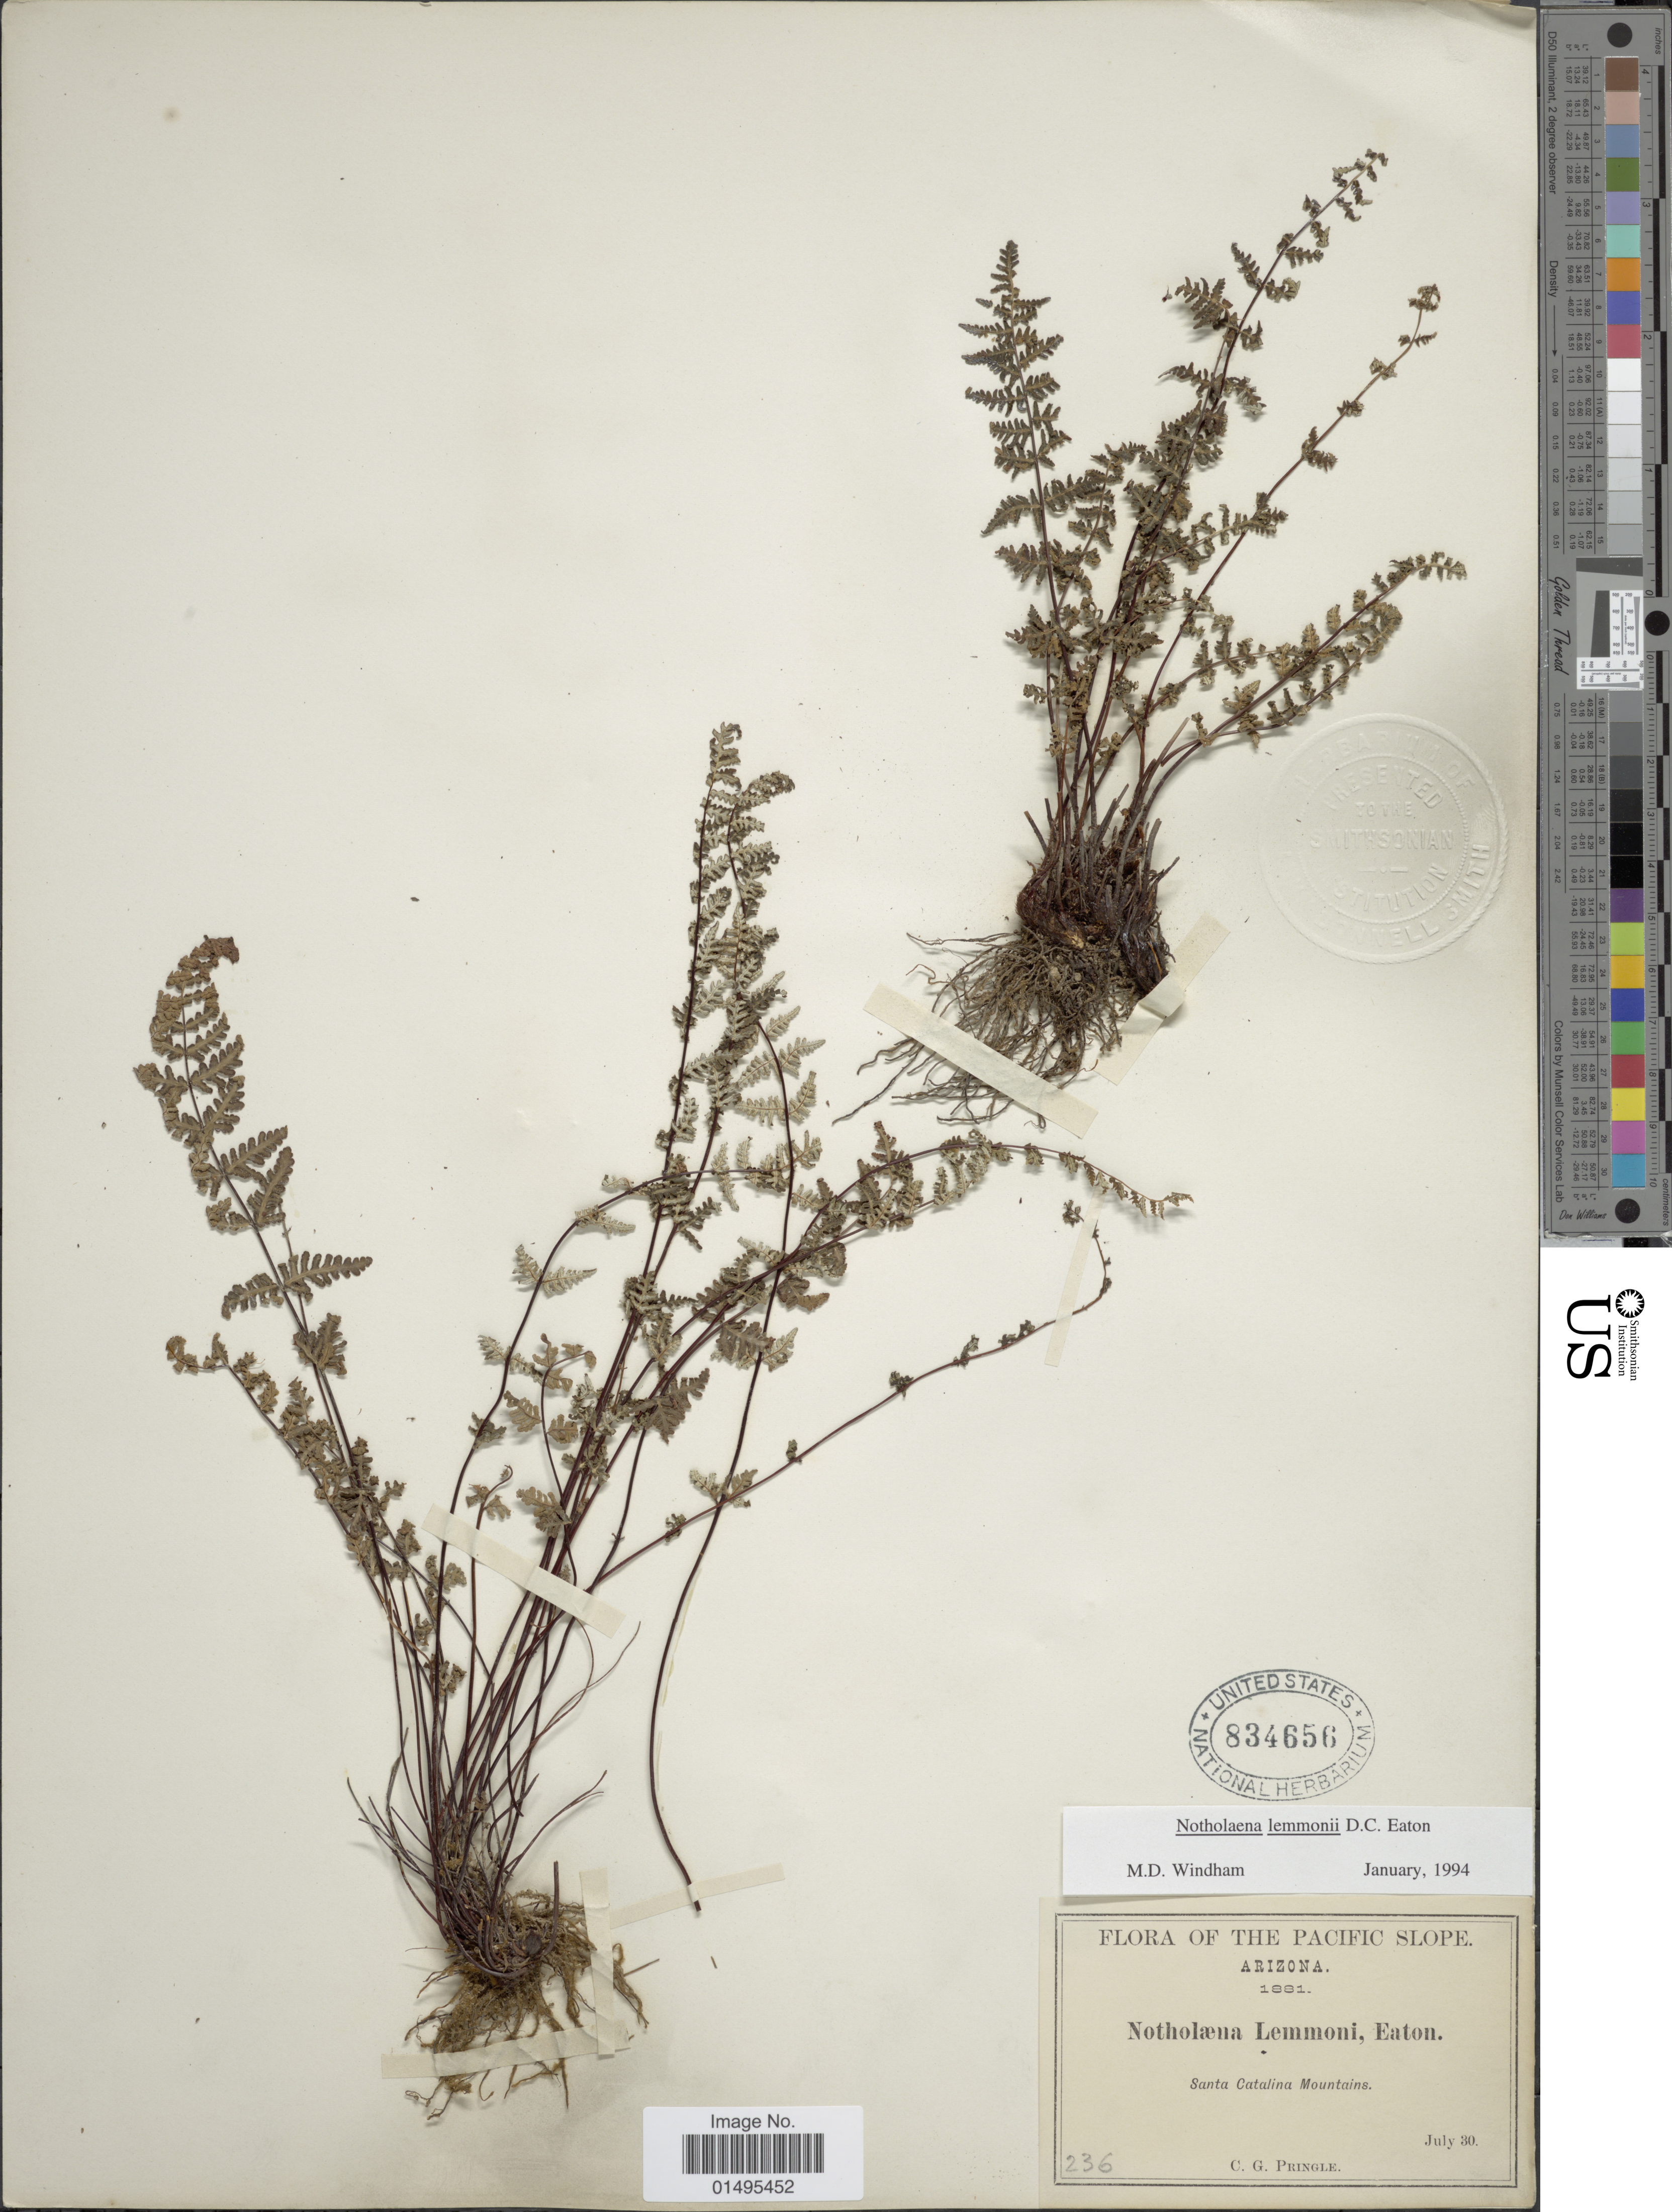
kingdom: Plantae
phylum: Tracheophyta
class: Polypodiopsida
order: Polypodiales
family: Pteridaceae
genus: Notholaena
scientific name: Notholaena lemmonii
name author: D.C. Eaton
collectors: C. G. Pringle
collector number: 236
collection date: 1881-07-30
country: United States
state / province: Arizona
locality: Pacific Slopes, Santa Catalina Mountains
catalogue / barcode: US 834656